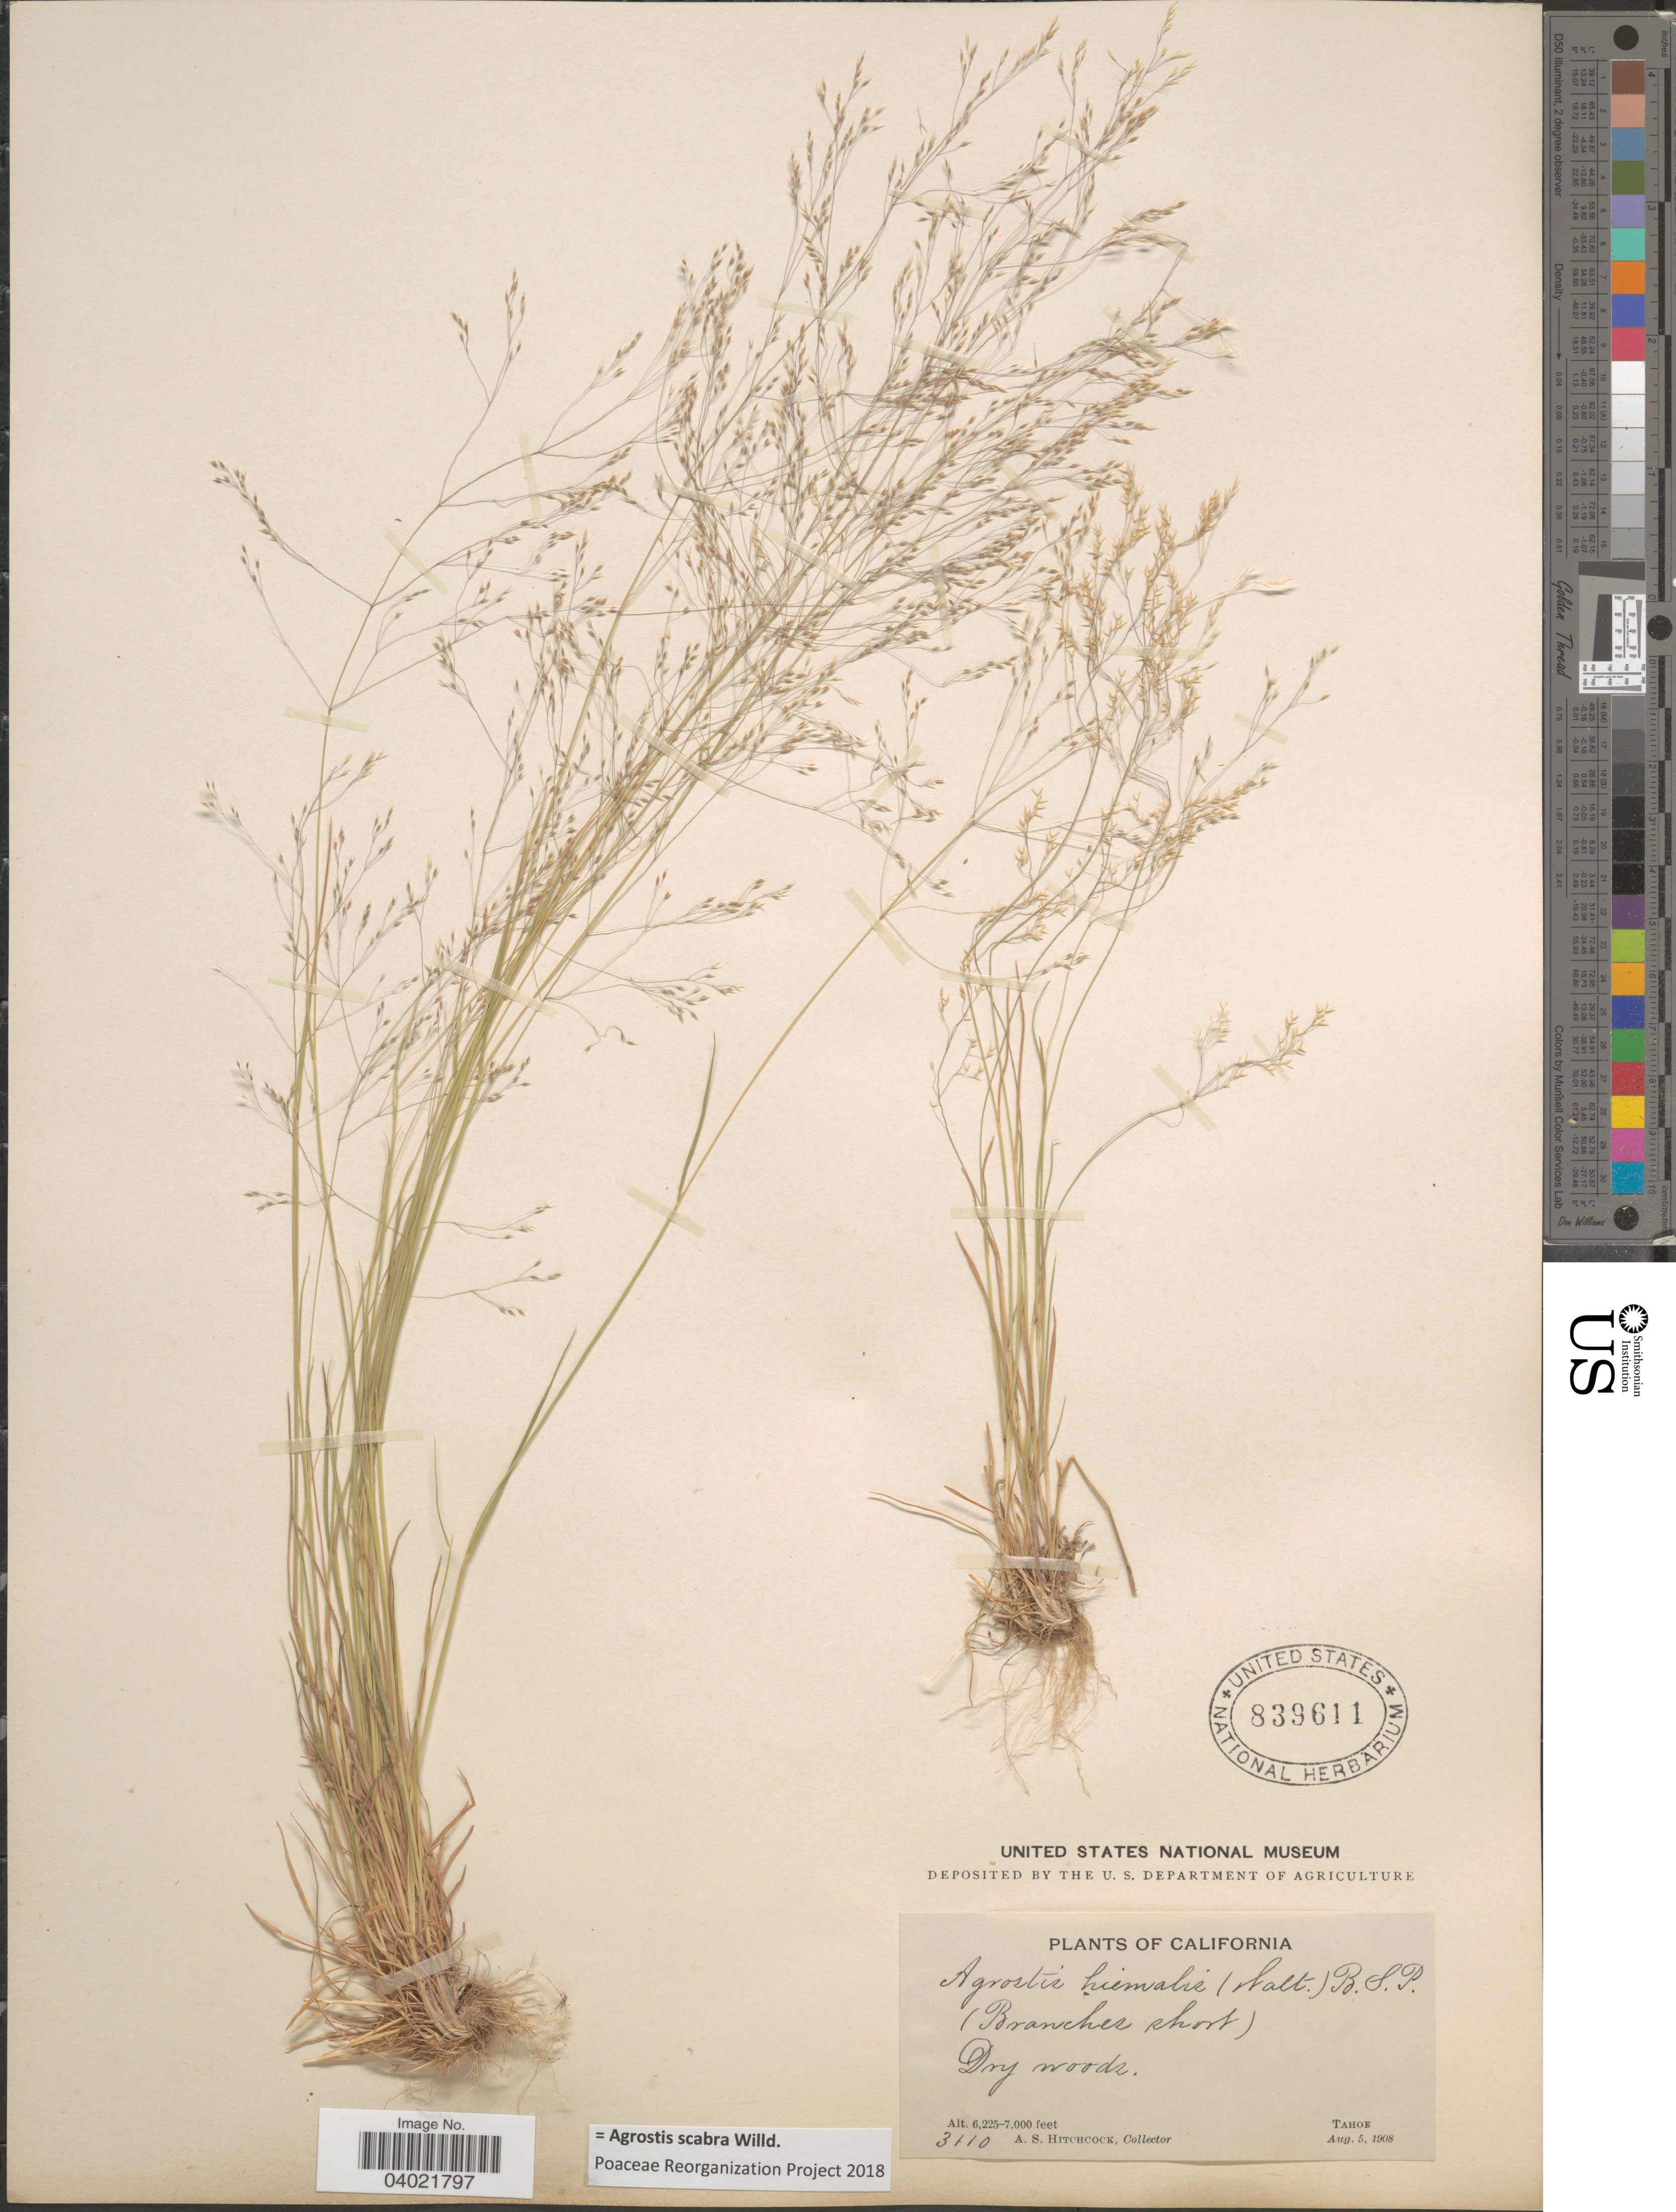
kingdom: Plantae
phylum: Tracheophyta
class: Liliopsida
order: Poales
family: Poaceae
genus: Agrostis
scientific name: Agrostis scabra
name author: Willd.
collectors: A. S. Hitchcock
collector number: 3110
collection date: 1908-08-05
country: United States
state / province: California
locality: Tahoe.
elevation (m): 1897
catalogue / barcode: US 839611